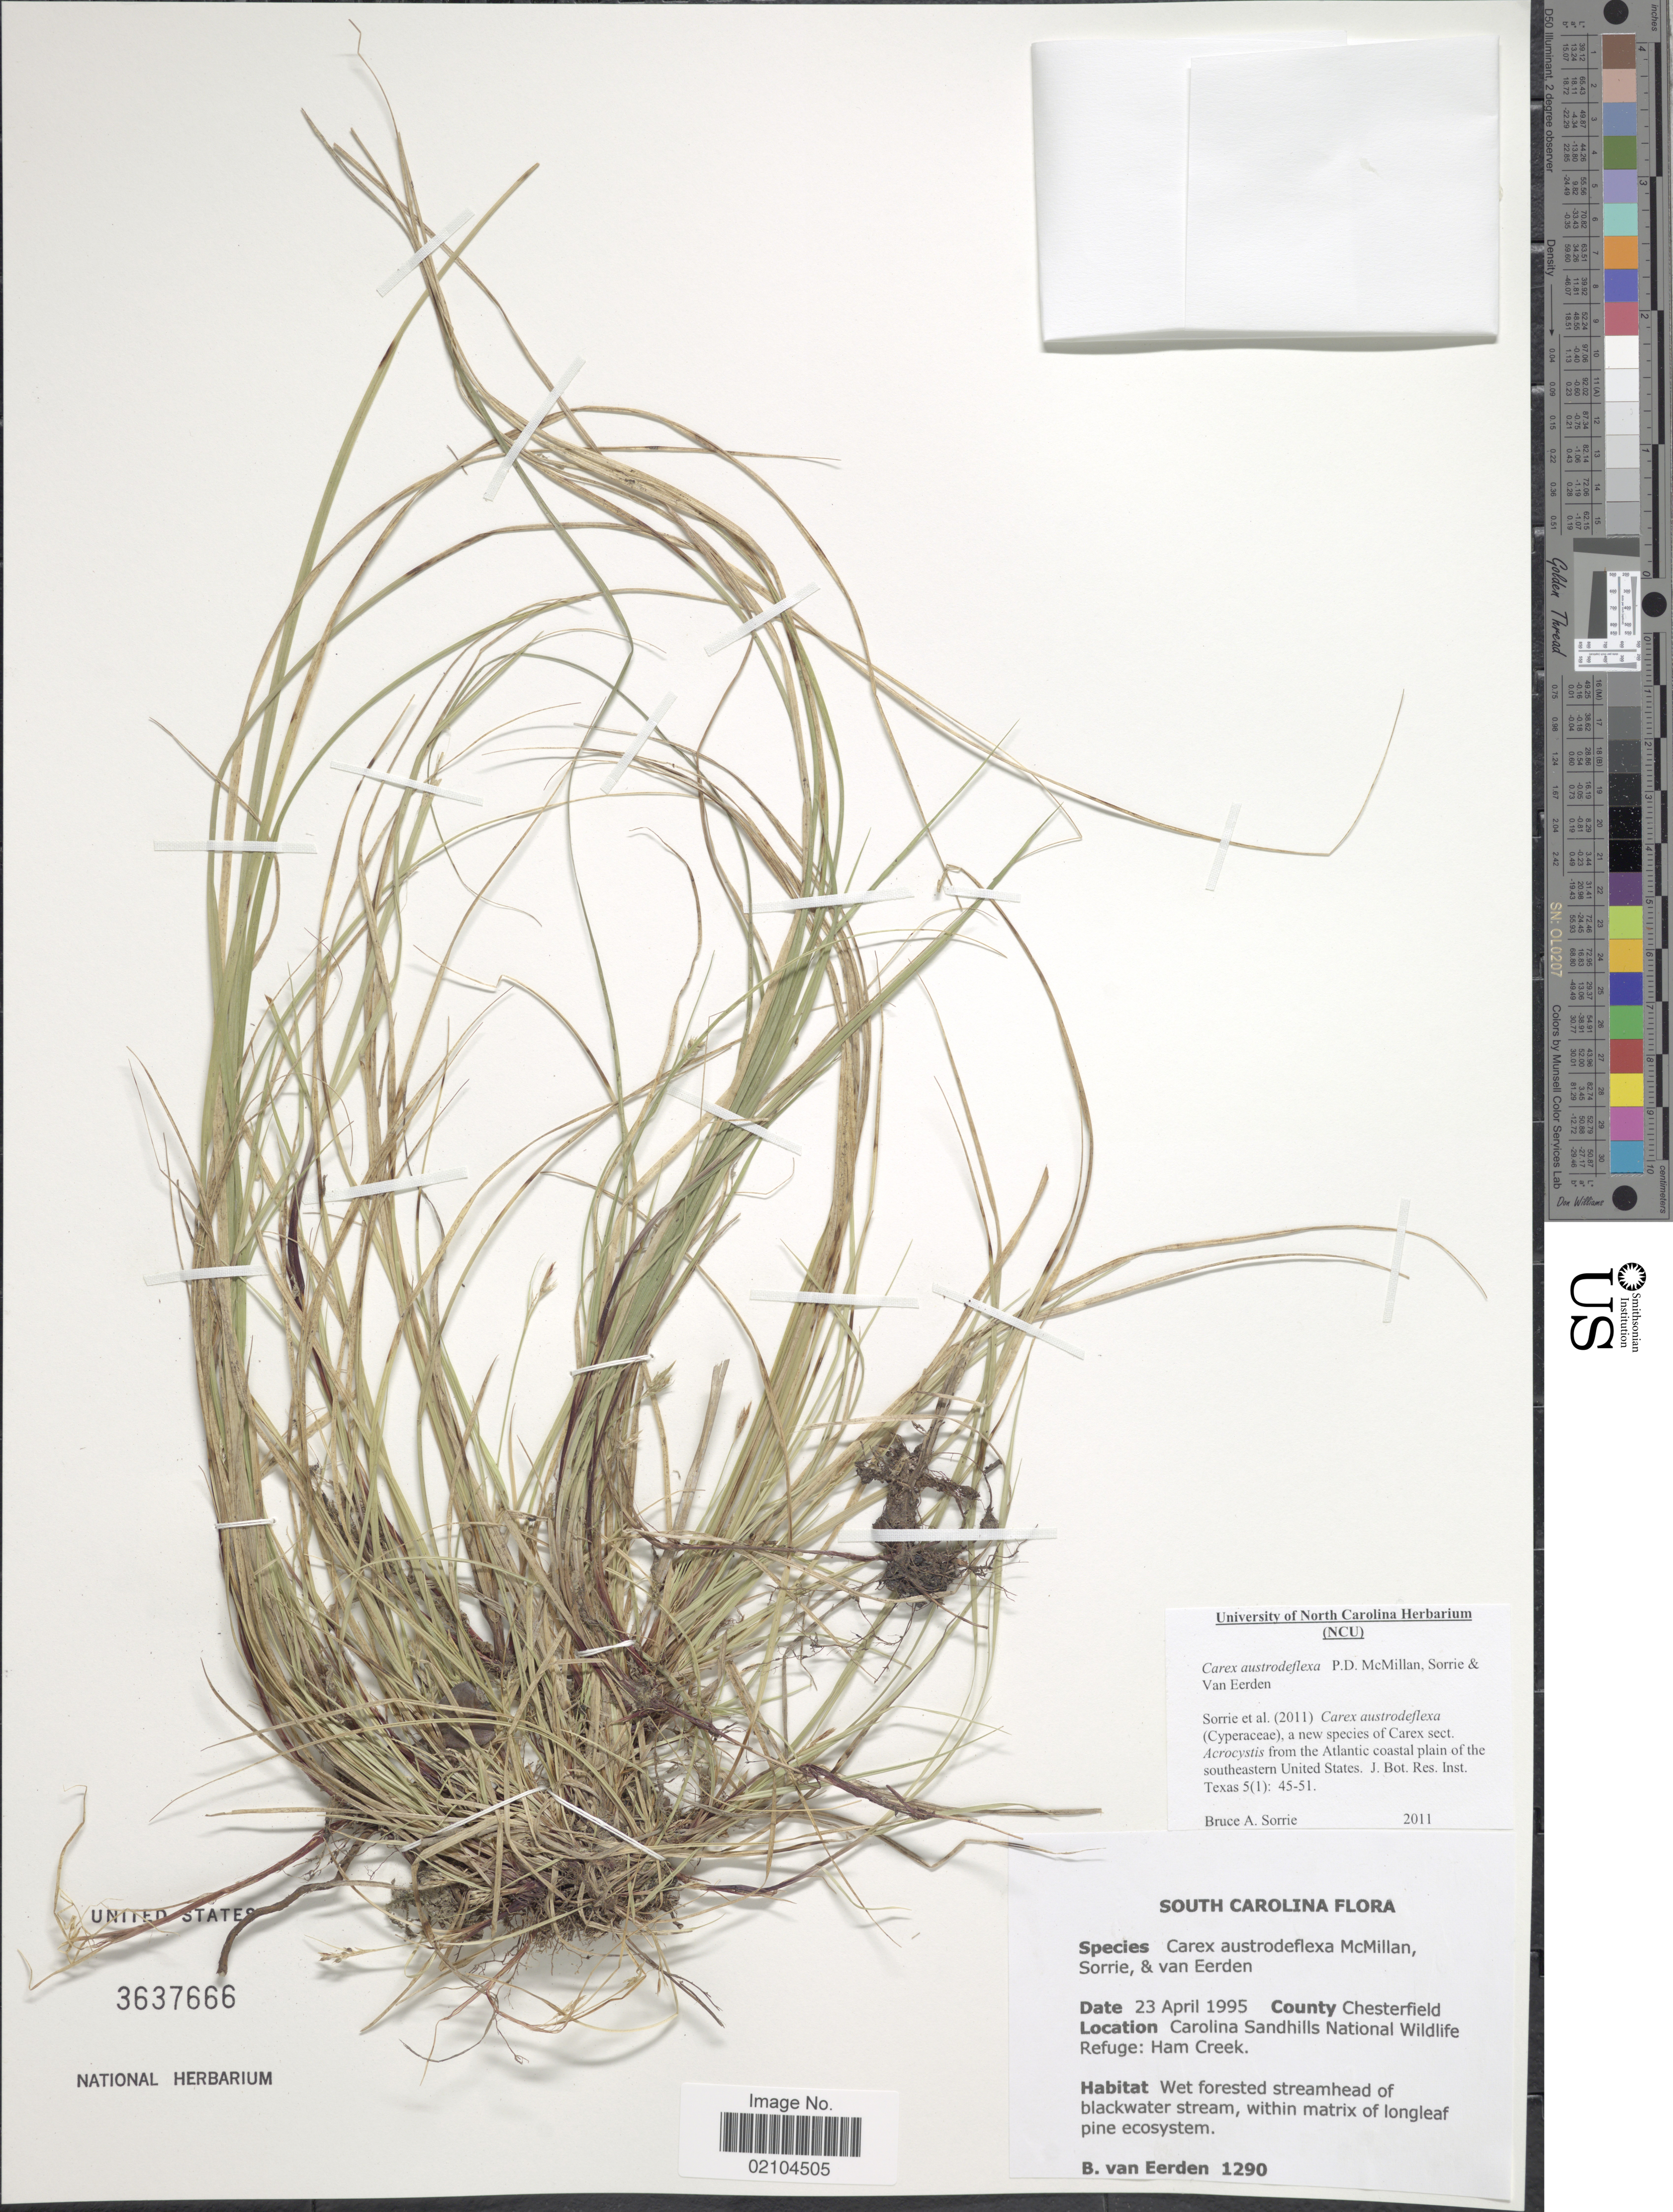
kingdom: Plantae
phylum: Tracheophyta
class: Liliopsida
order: Poales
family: Cyperaceae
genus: Carex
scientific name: Carex austrodeflexa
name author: P.D. McMillan et al.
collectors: B. van Eerden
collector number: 1290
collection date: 1995-04-23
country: United States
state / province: South Carolina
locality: County Chesterfield, Carolina Sandhills National Wildlife Refuge: Ham Creek, wet forested streamhead of blackwater stream.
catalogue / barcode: US 3637666